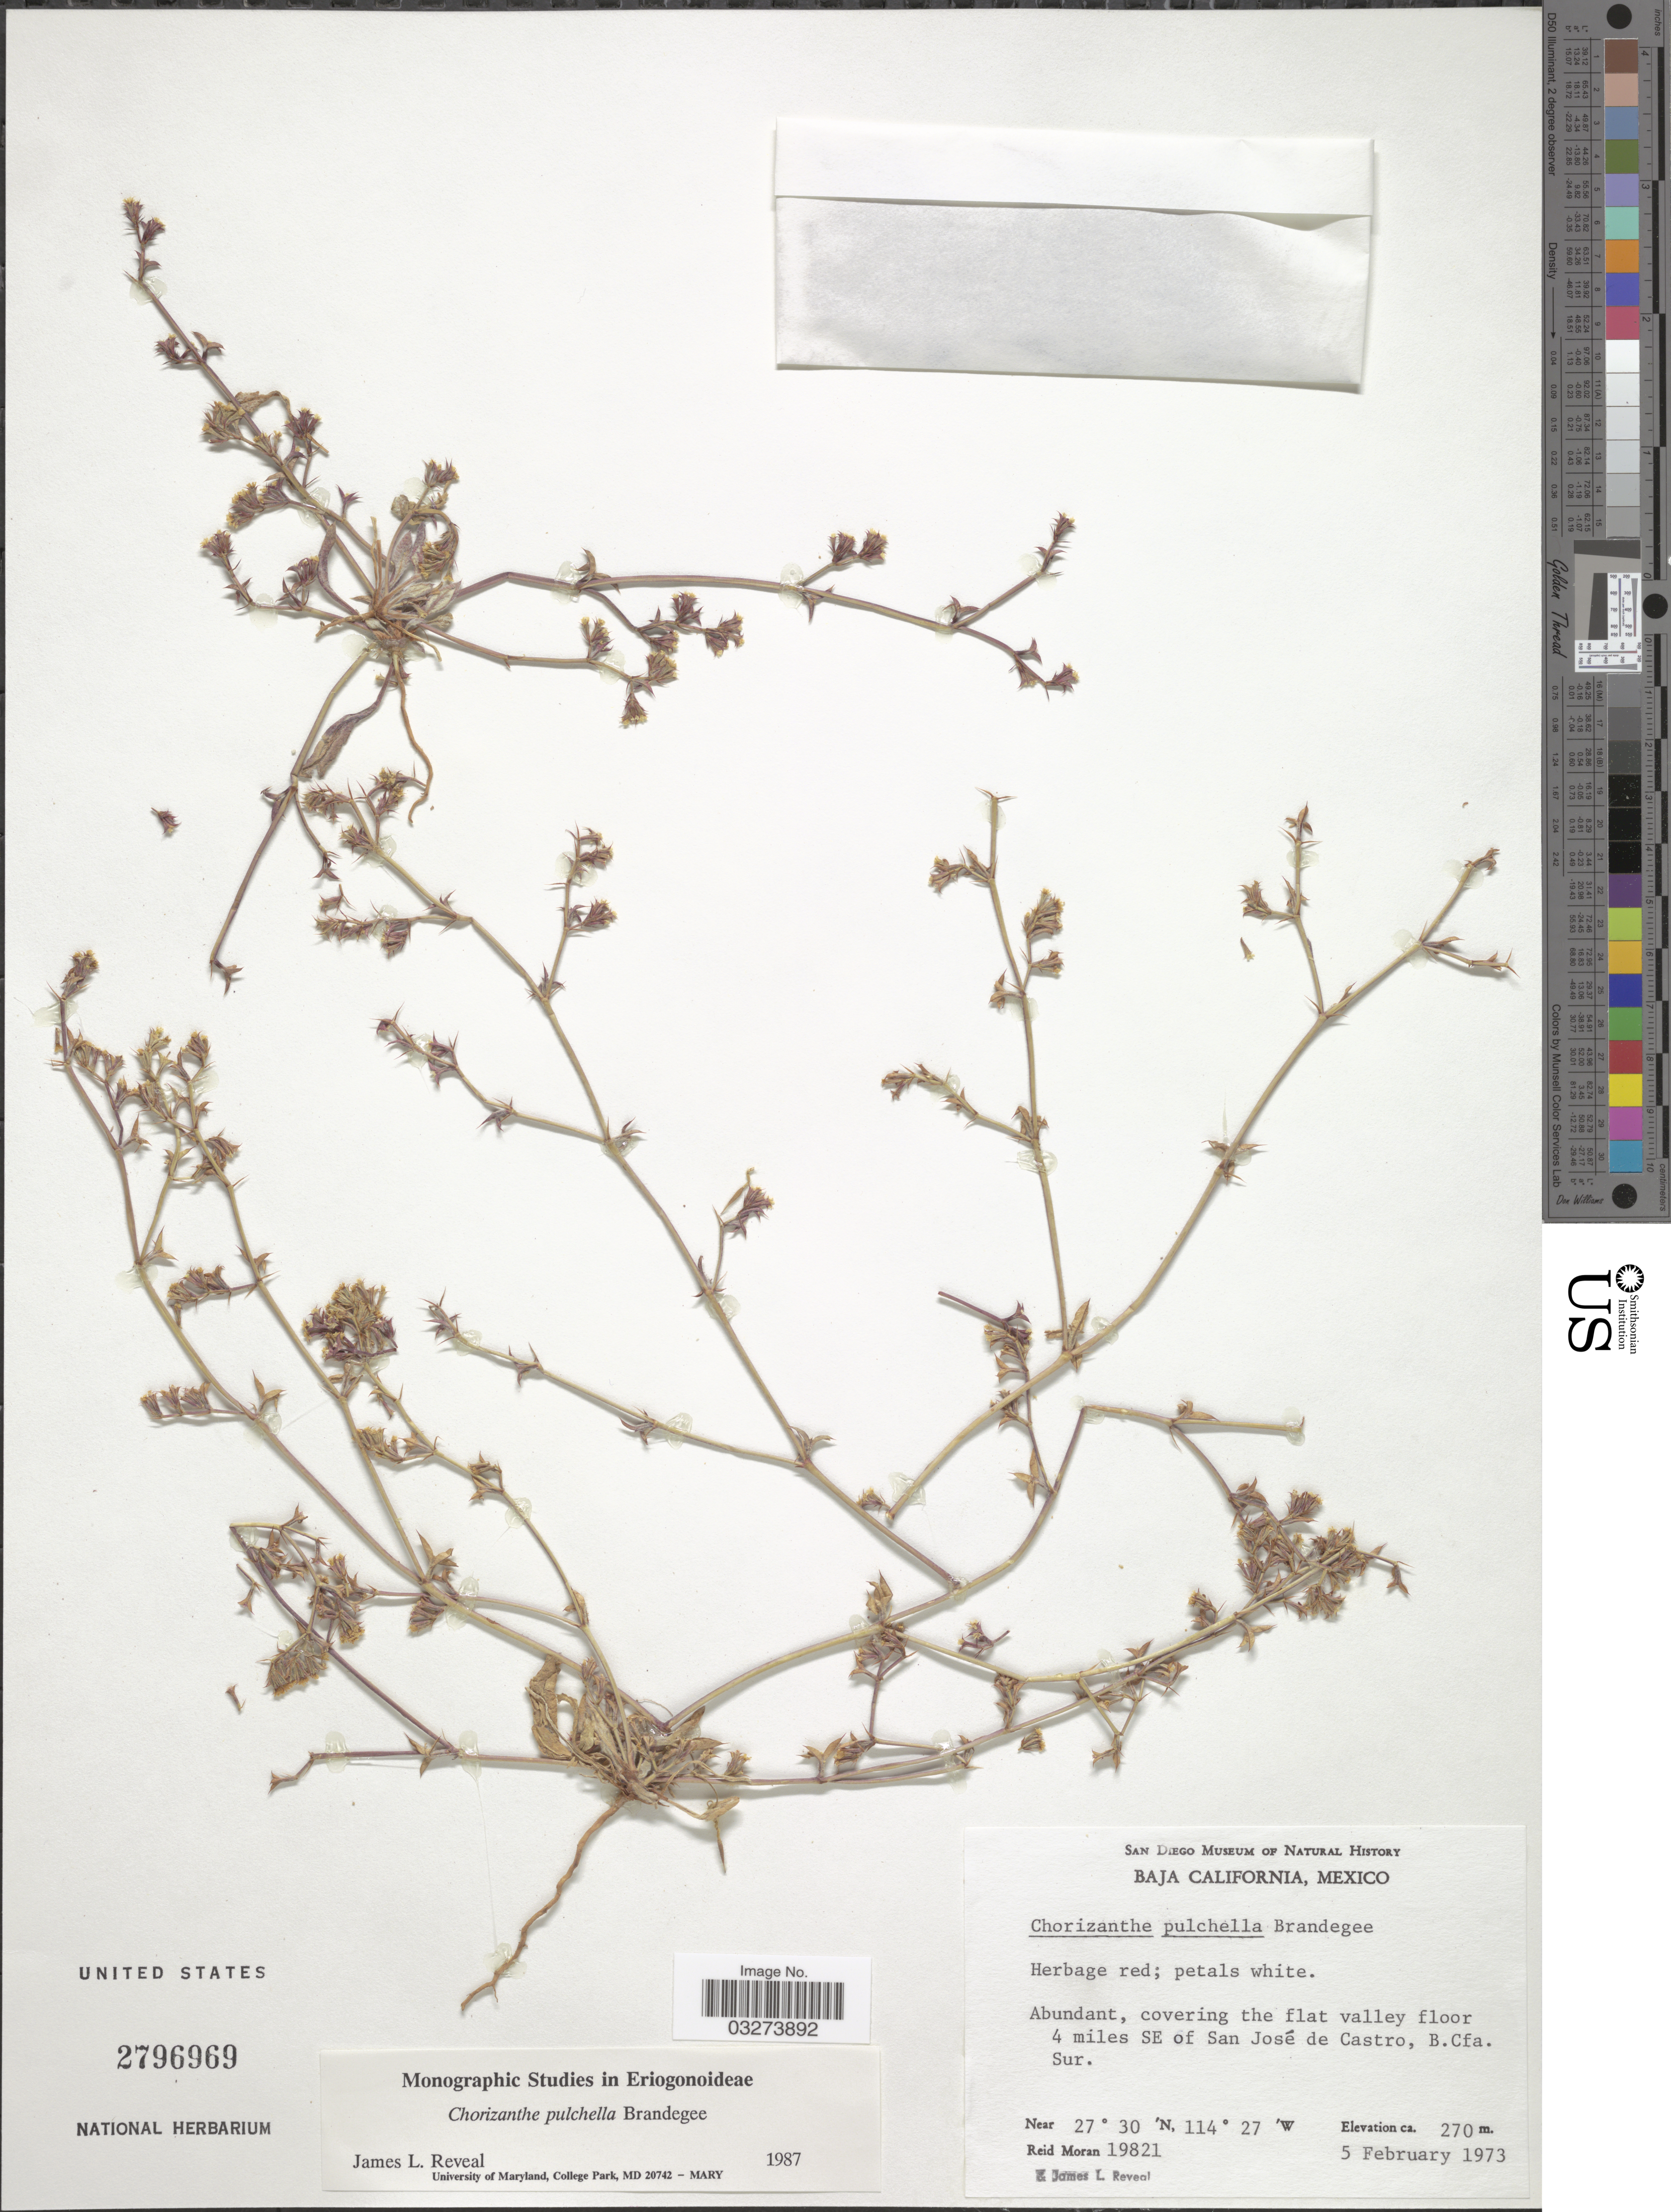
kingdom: Plantae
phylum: Tracheophyta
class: Magnoliopsida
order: Caryophyllales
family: Polygonaceae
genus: Chorizanthe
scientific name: Chorizanthe pulchella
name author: Brandegee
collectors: R. Moran & J. L. Reveal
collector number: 19821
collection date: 1973-02-05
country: Mexico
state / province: Baja California Sur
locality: Covering the flat valley floor 4 miles SE of San José de Castro.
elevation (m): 270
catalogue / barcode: US 2796969